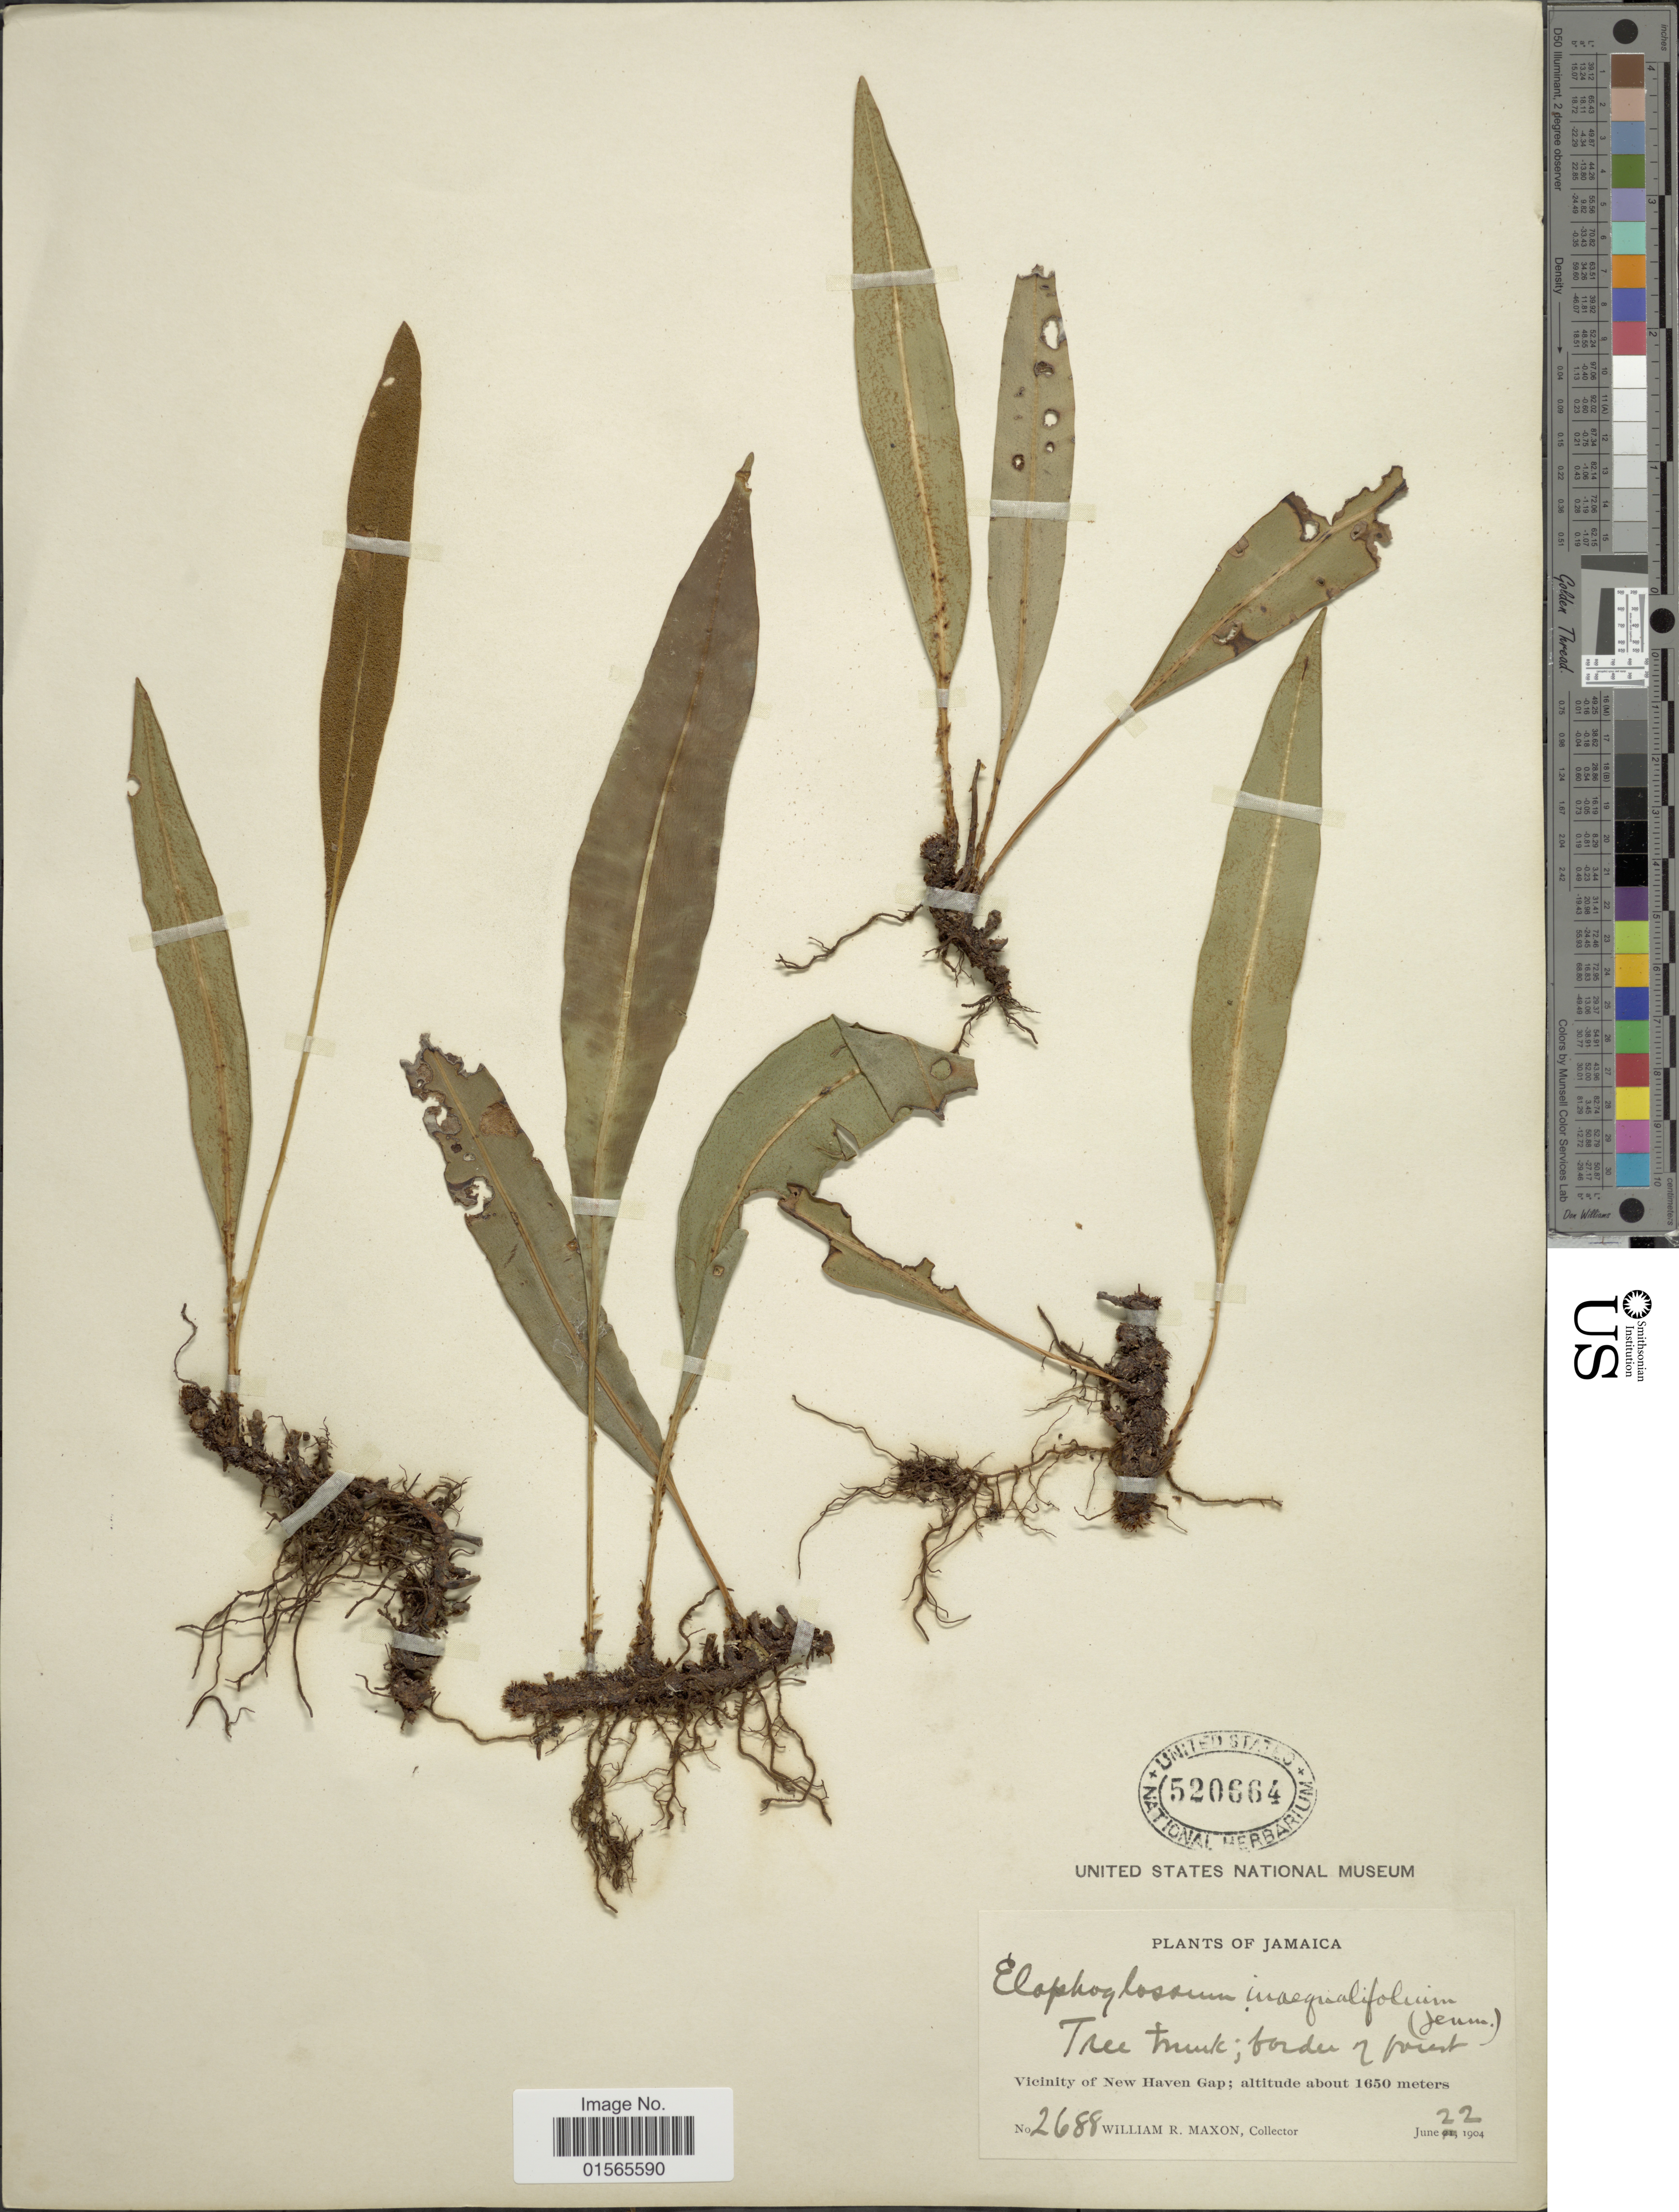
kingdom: Plantae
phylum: Tracheophyta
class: Polypodiopsida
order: Polypodiales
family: Dryopteridaceae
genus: Elaphoglossum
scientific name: Elaphoglossum inaequalifolium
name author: (Jenman) C. Chr.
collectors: W. R. Maxon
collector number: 2688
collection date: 1904-07-22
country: Jamaica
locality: Vicinity of New Haven Gap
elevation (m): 1650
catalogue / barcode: US 520664